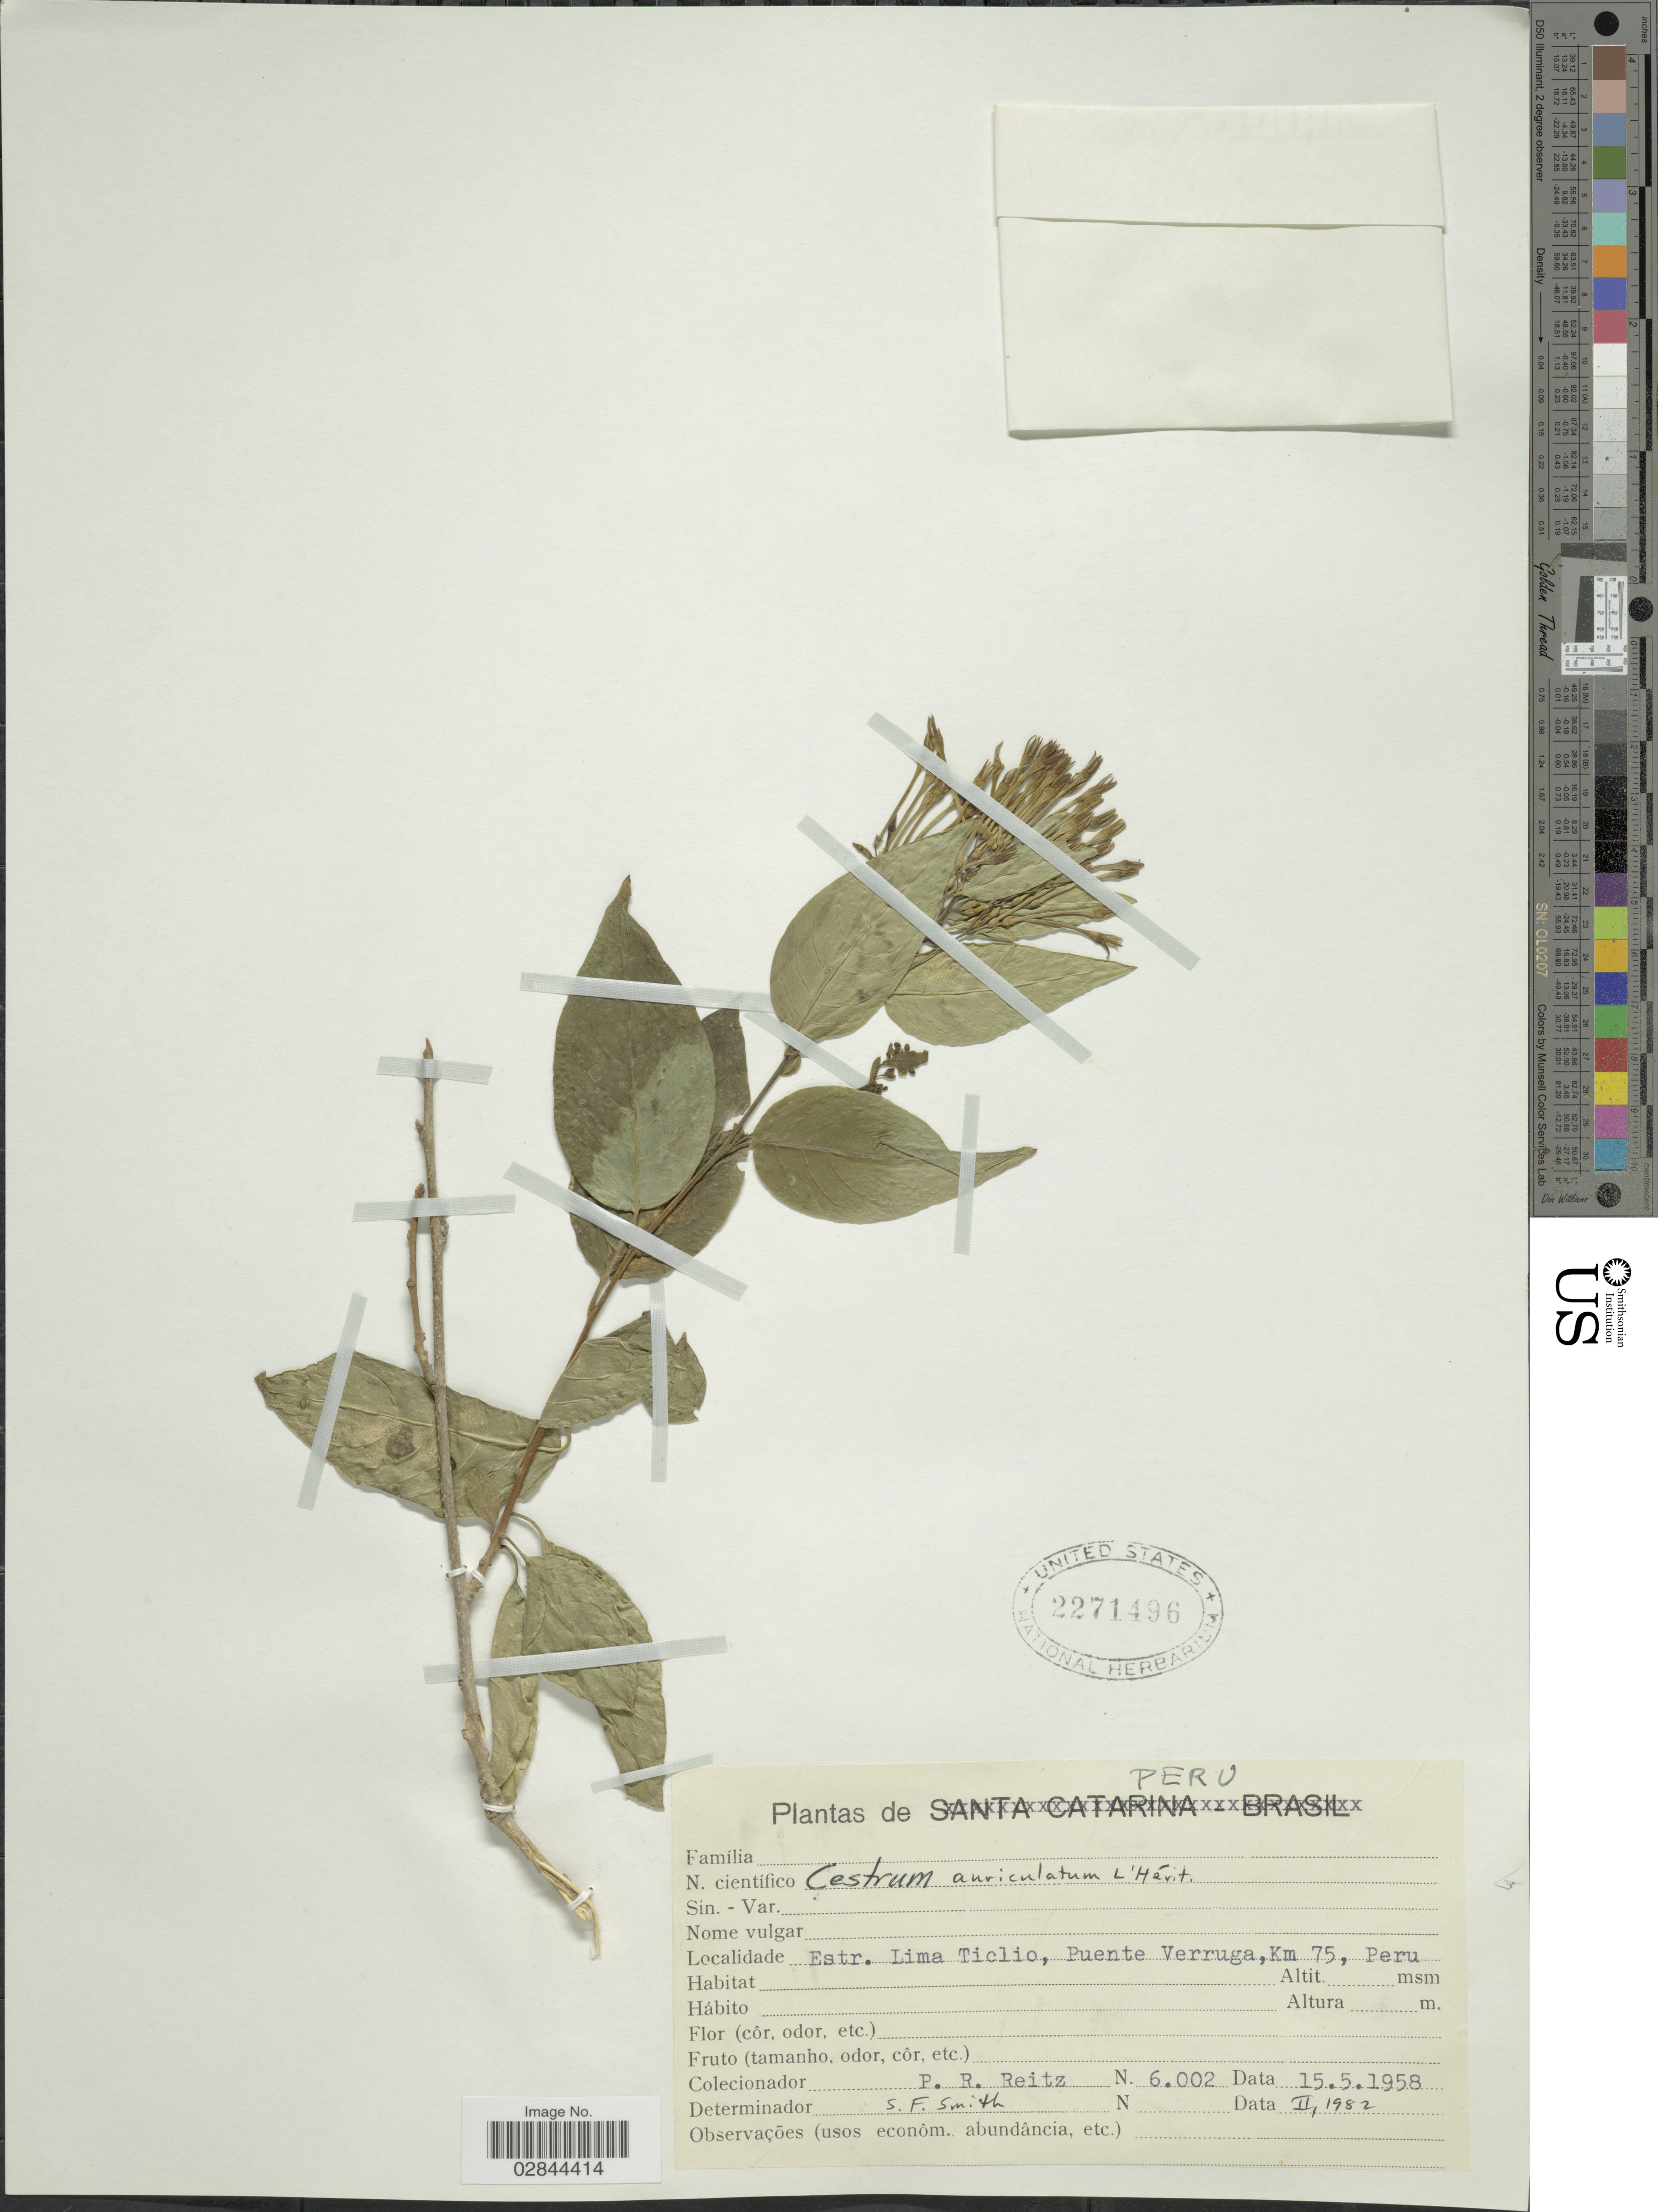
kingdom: Plantae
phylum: Tracheophyta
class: Magnoliopsida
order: Solanales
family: Solanaceae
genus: Cestrum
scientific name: Cestrum auriculatum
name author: L'Hér.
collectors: R. Reitz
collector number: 6002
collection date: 1958-05-15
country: Peru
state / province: Lima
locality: Estr. Lima Ticlio, Puente Verruga, Km 75.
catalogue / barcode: US 2271496